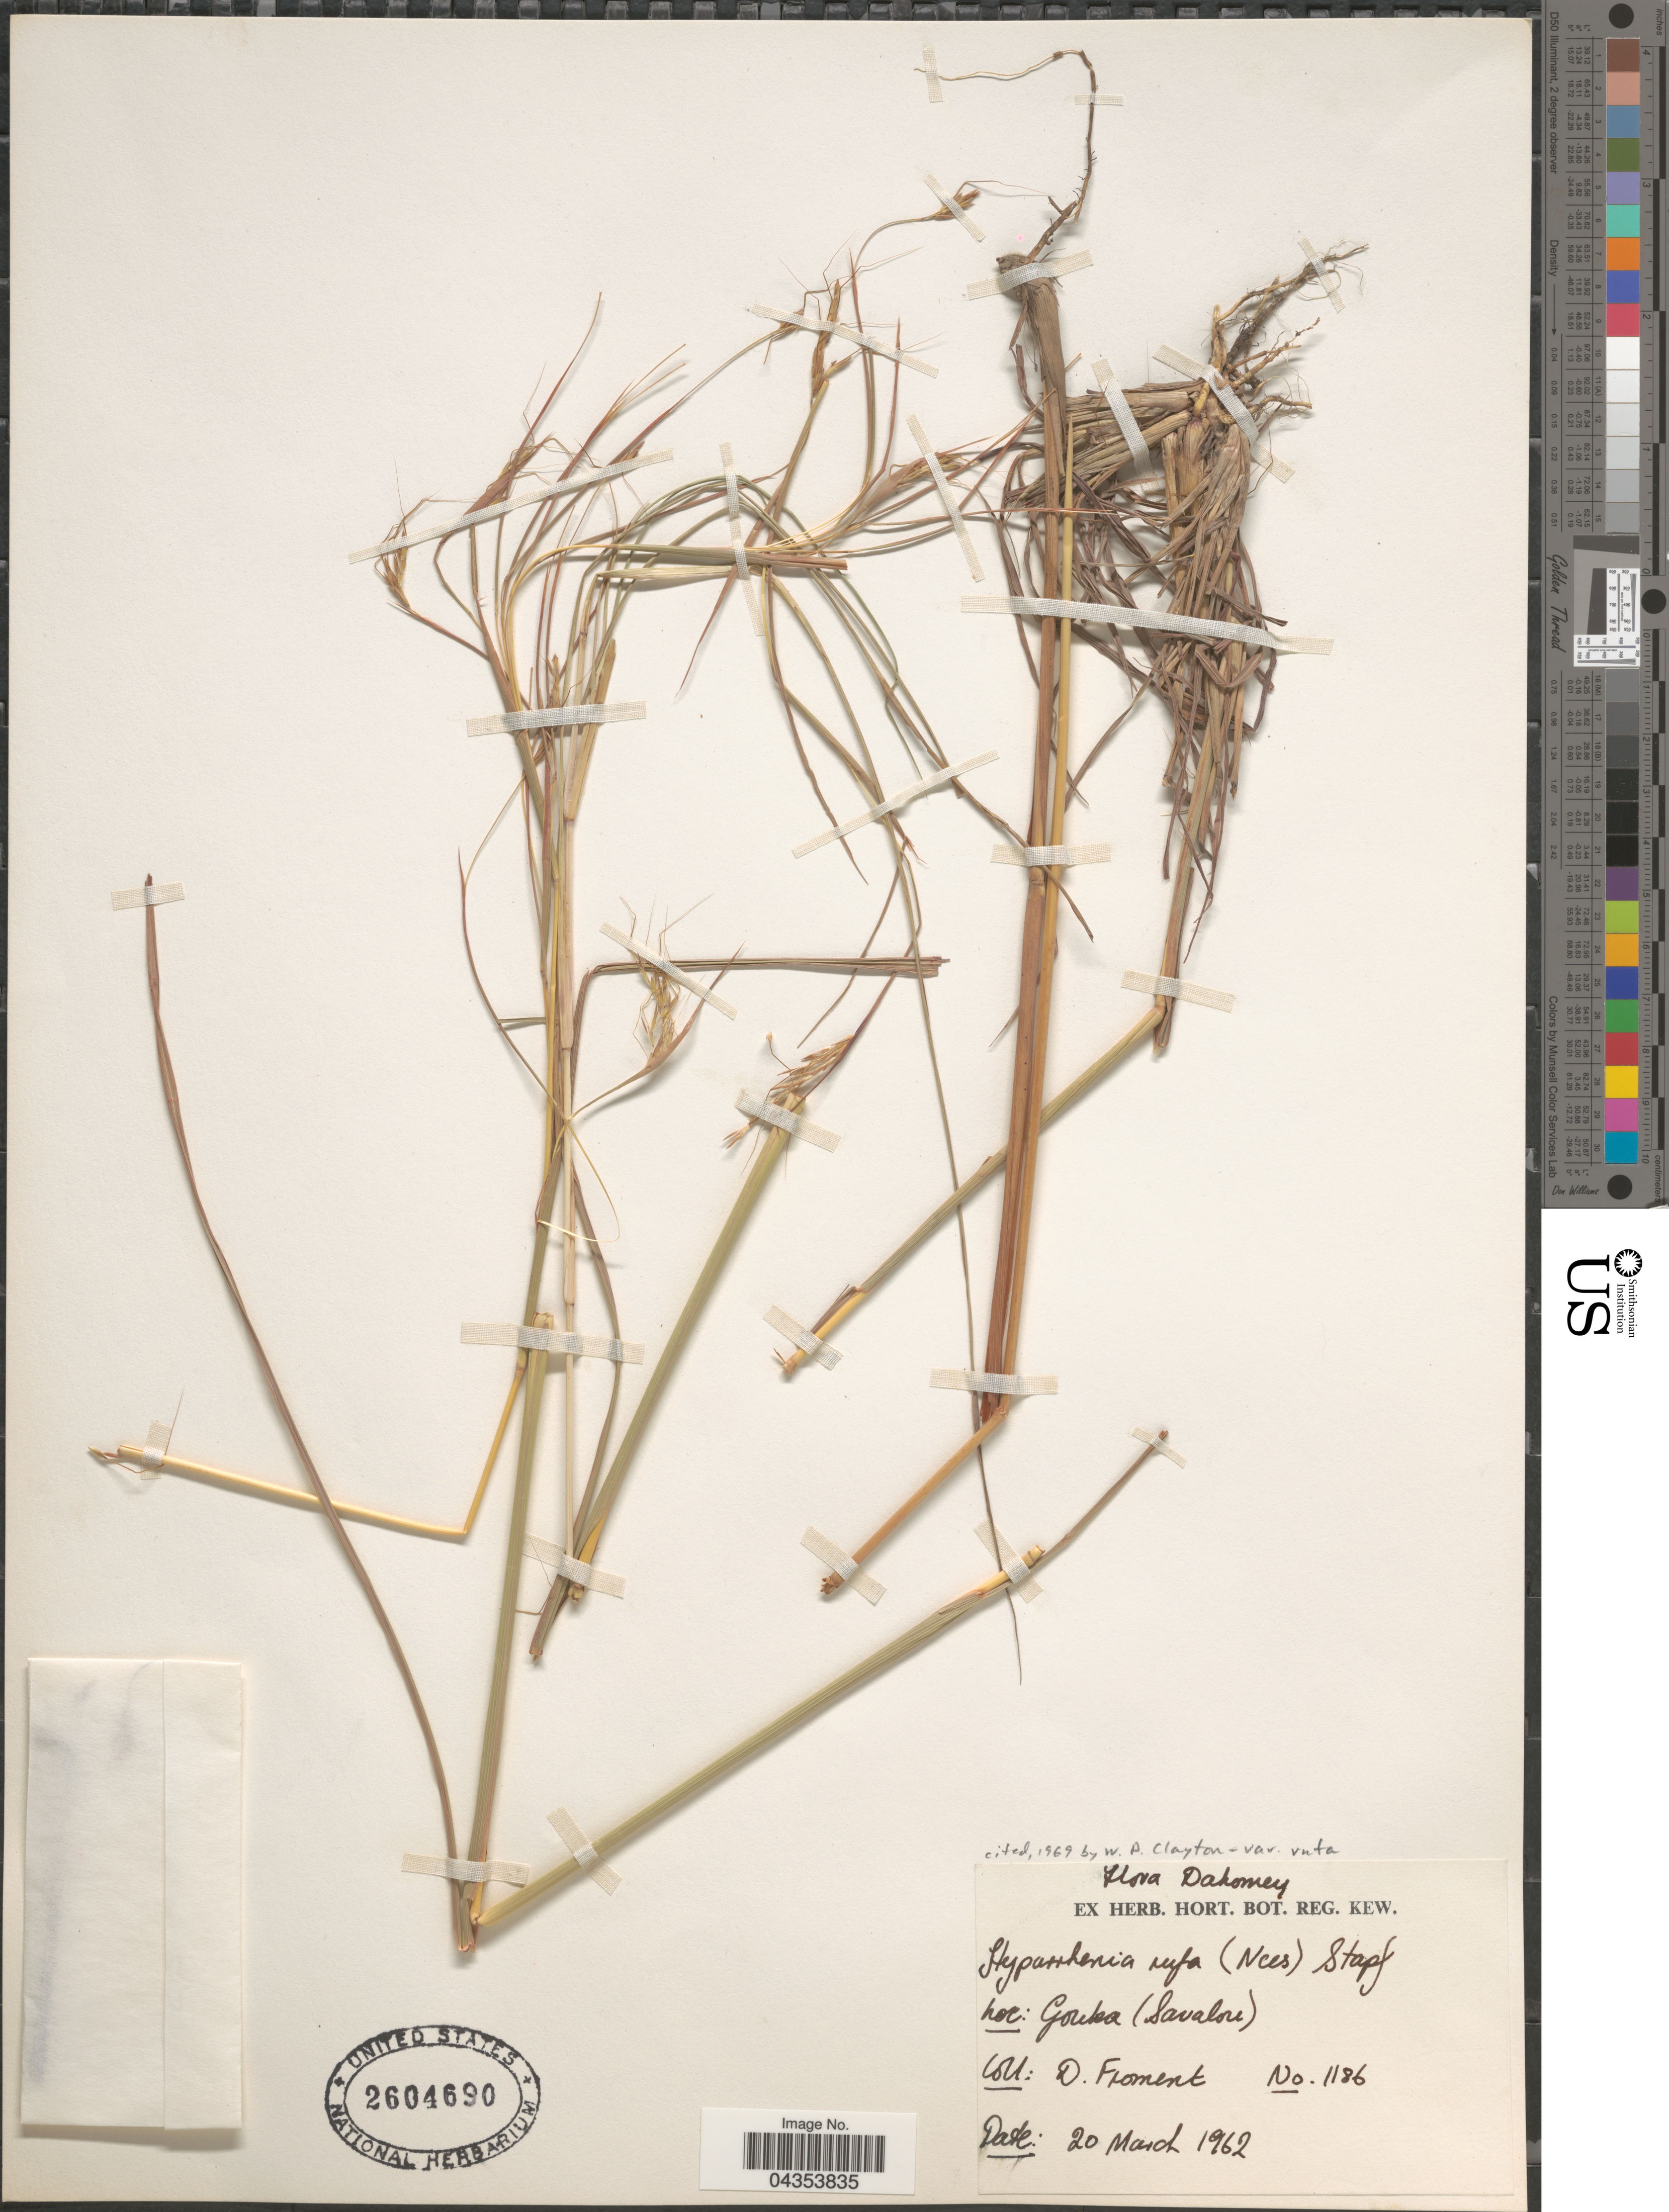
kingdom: Plantae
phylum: Tracheophyta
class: Liliopsida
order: Poales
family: Poaceae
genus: Hyparrhenia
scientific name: Hyparrhenia rufa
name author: (Nees) Stapf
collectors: D. Froment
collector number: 1186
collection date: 1962-03-20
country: Benin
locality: Dahomey. Gouka (Savalou).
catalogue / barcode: US 2604690